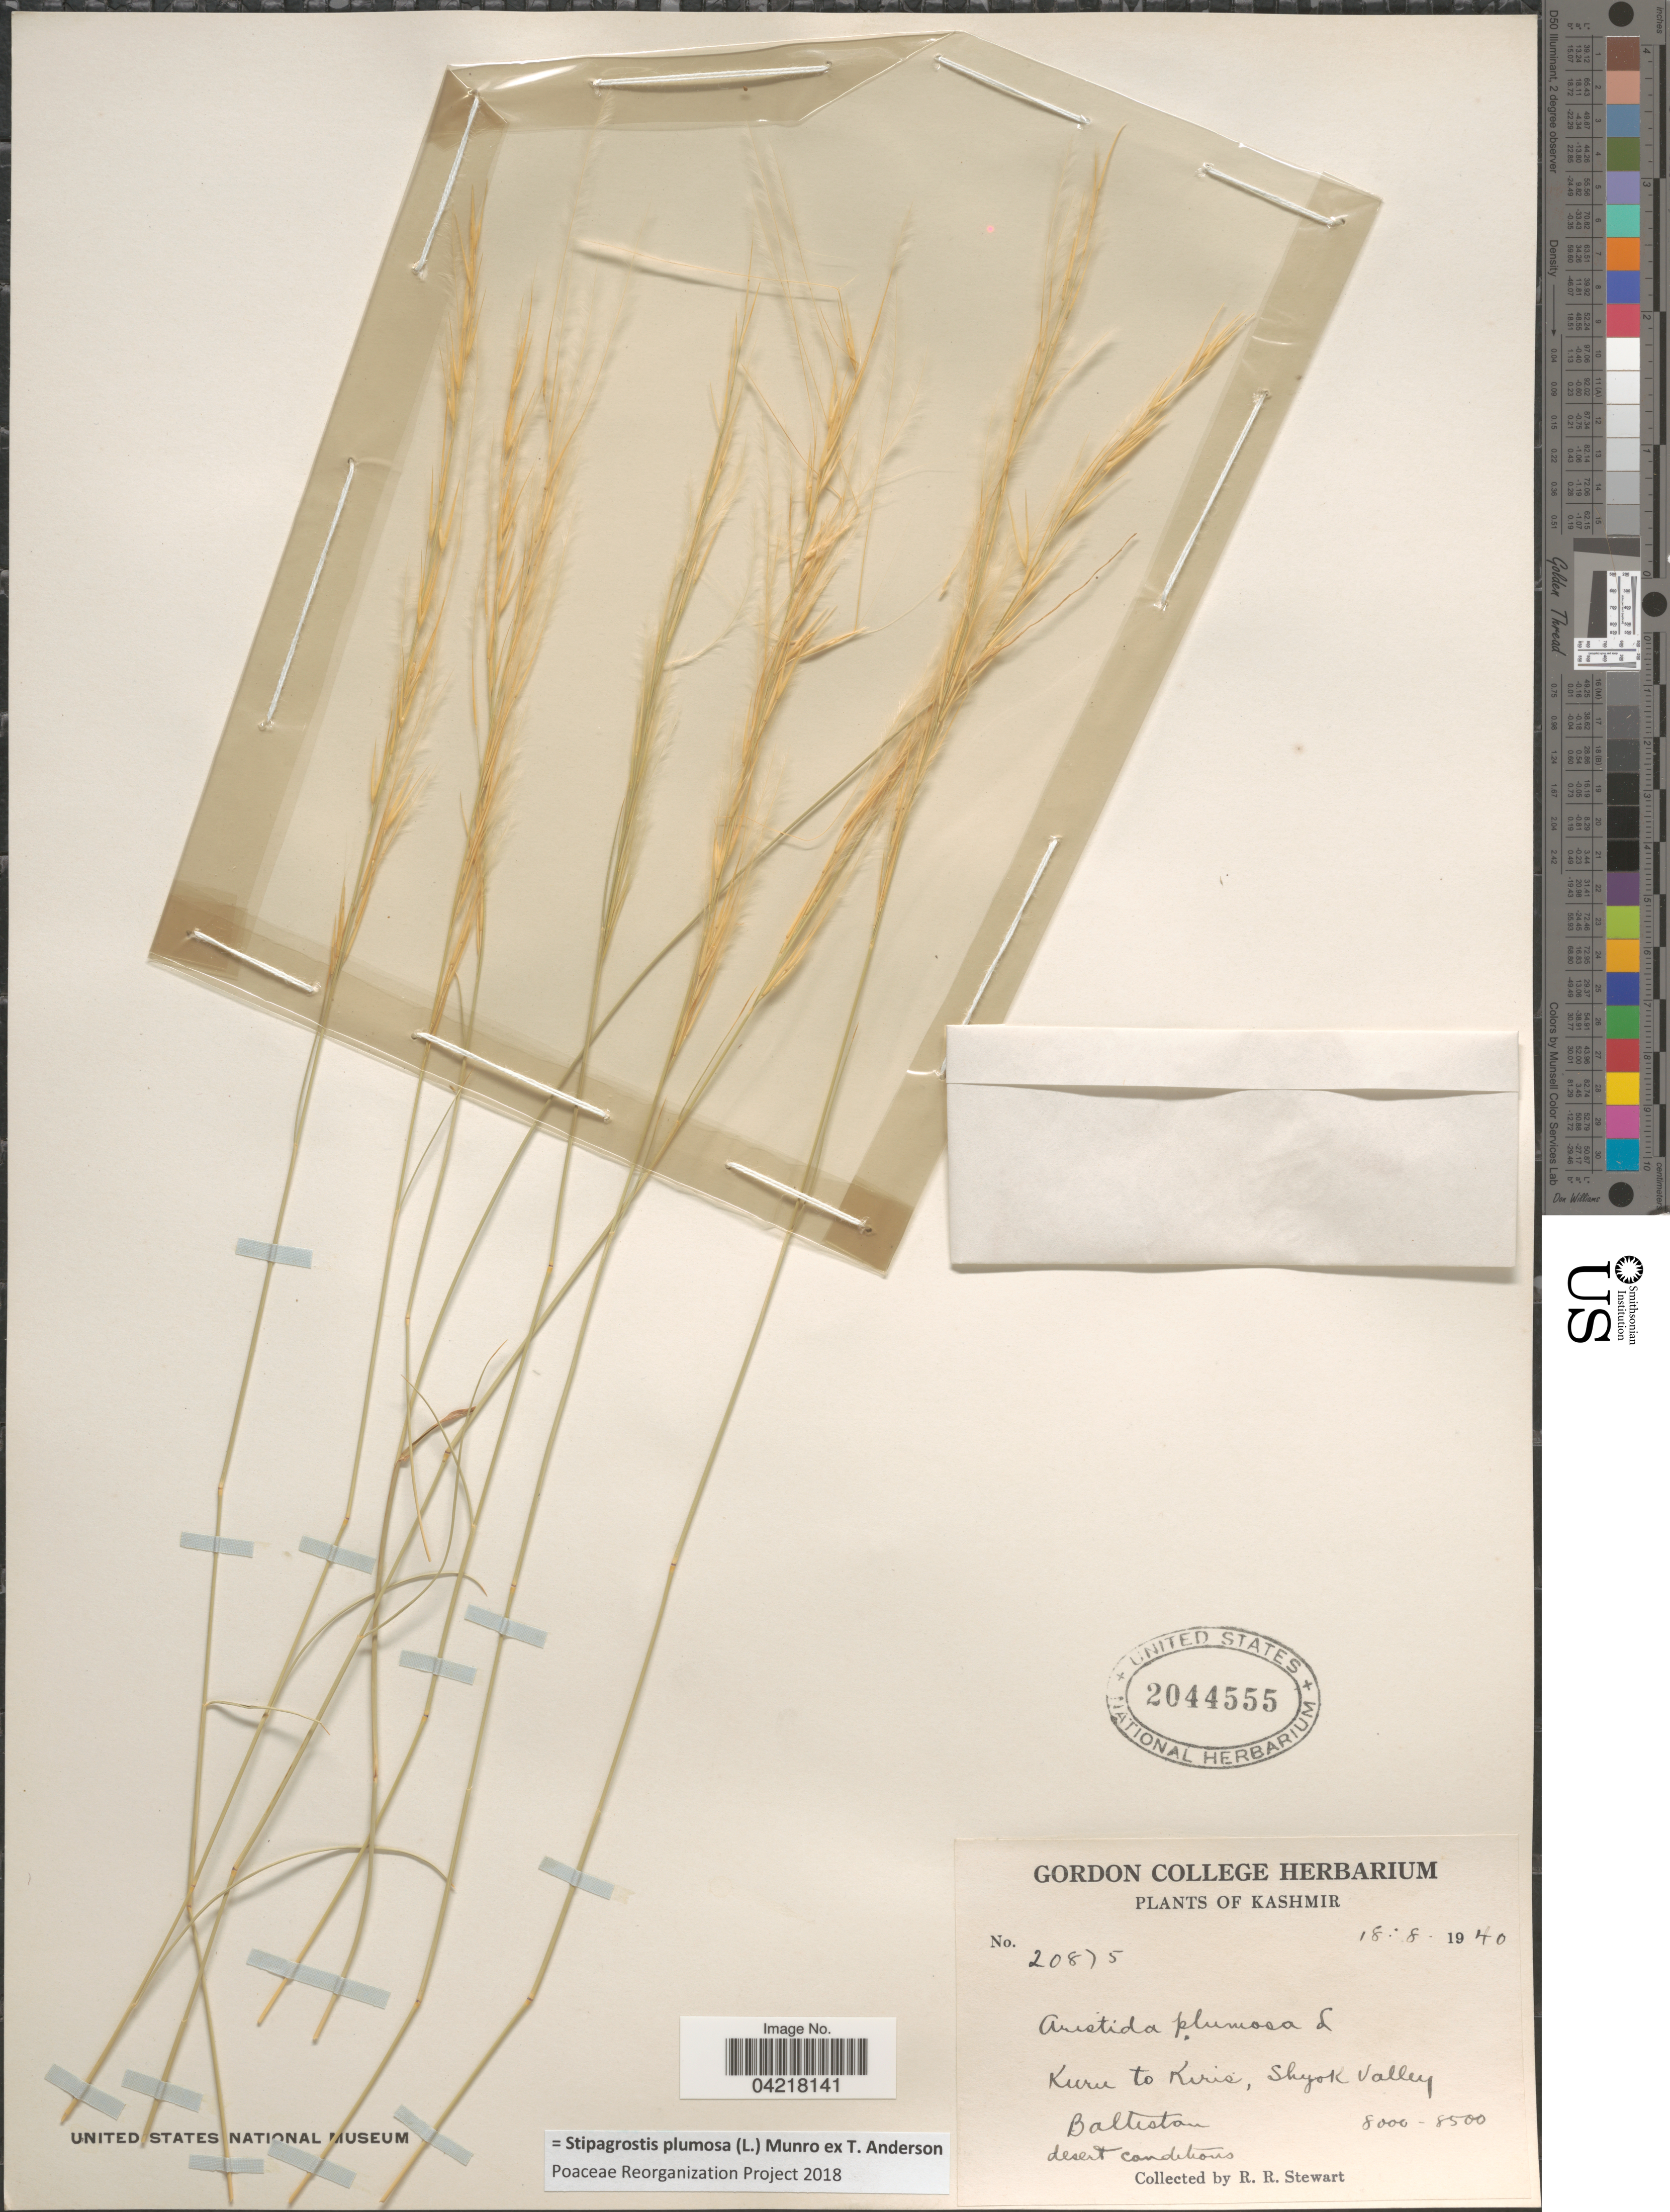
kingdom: Plantae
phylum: Tracheophyta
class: Liliopsida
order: Poales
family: Poaceae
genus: Stipagrostis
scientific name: Stipagrostis plumosa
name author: (L.) Munro ex T. Anderson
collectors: R. Stewart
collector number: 20875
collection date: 1940-08-18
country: Pakistan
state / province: Gilgit-Baltistan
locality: Kashmir. Kuru to Kiris, Shyok Valley. Baltistan.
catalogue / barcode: US 2044555